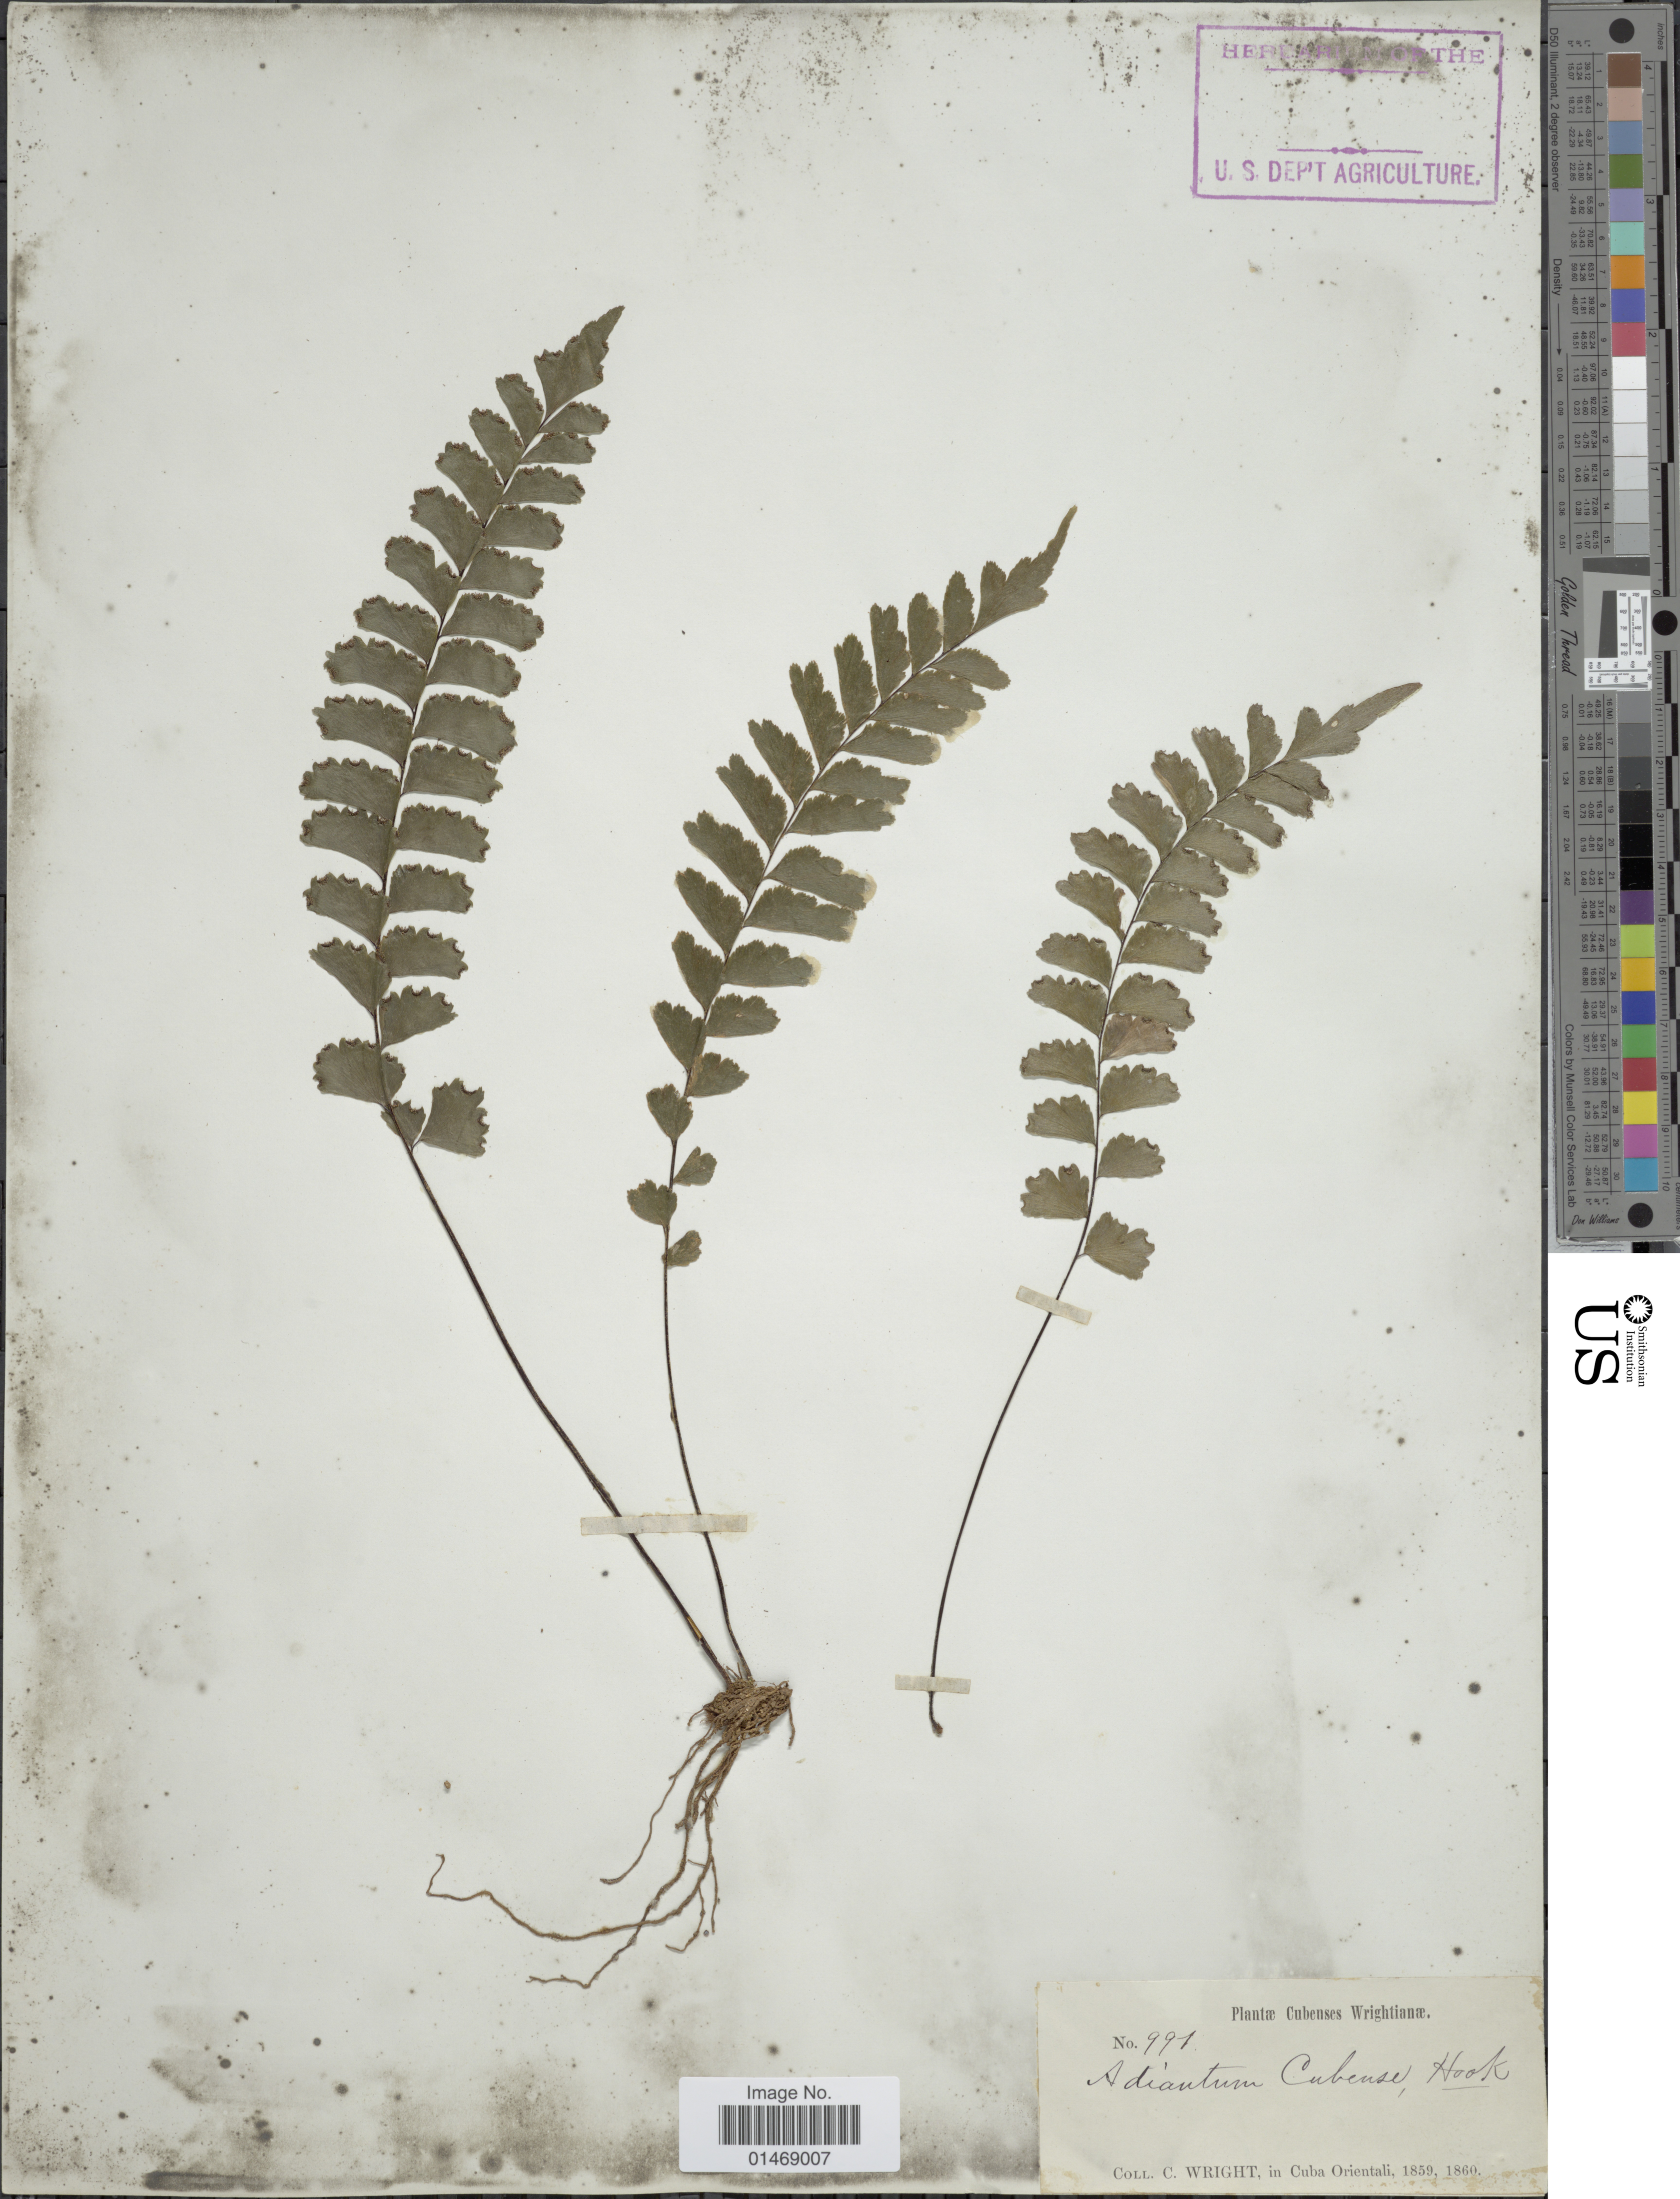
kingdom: Plantae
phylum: Tracheophyta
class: Polypodiopsida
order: Polypodiales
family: Pteridaceae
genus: Adiantum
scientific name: Adiantum melanoleucum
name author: Willd.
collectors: C. Wright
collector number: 991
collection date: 1859/1860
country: Cuba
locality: In Cuba Orientali